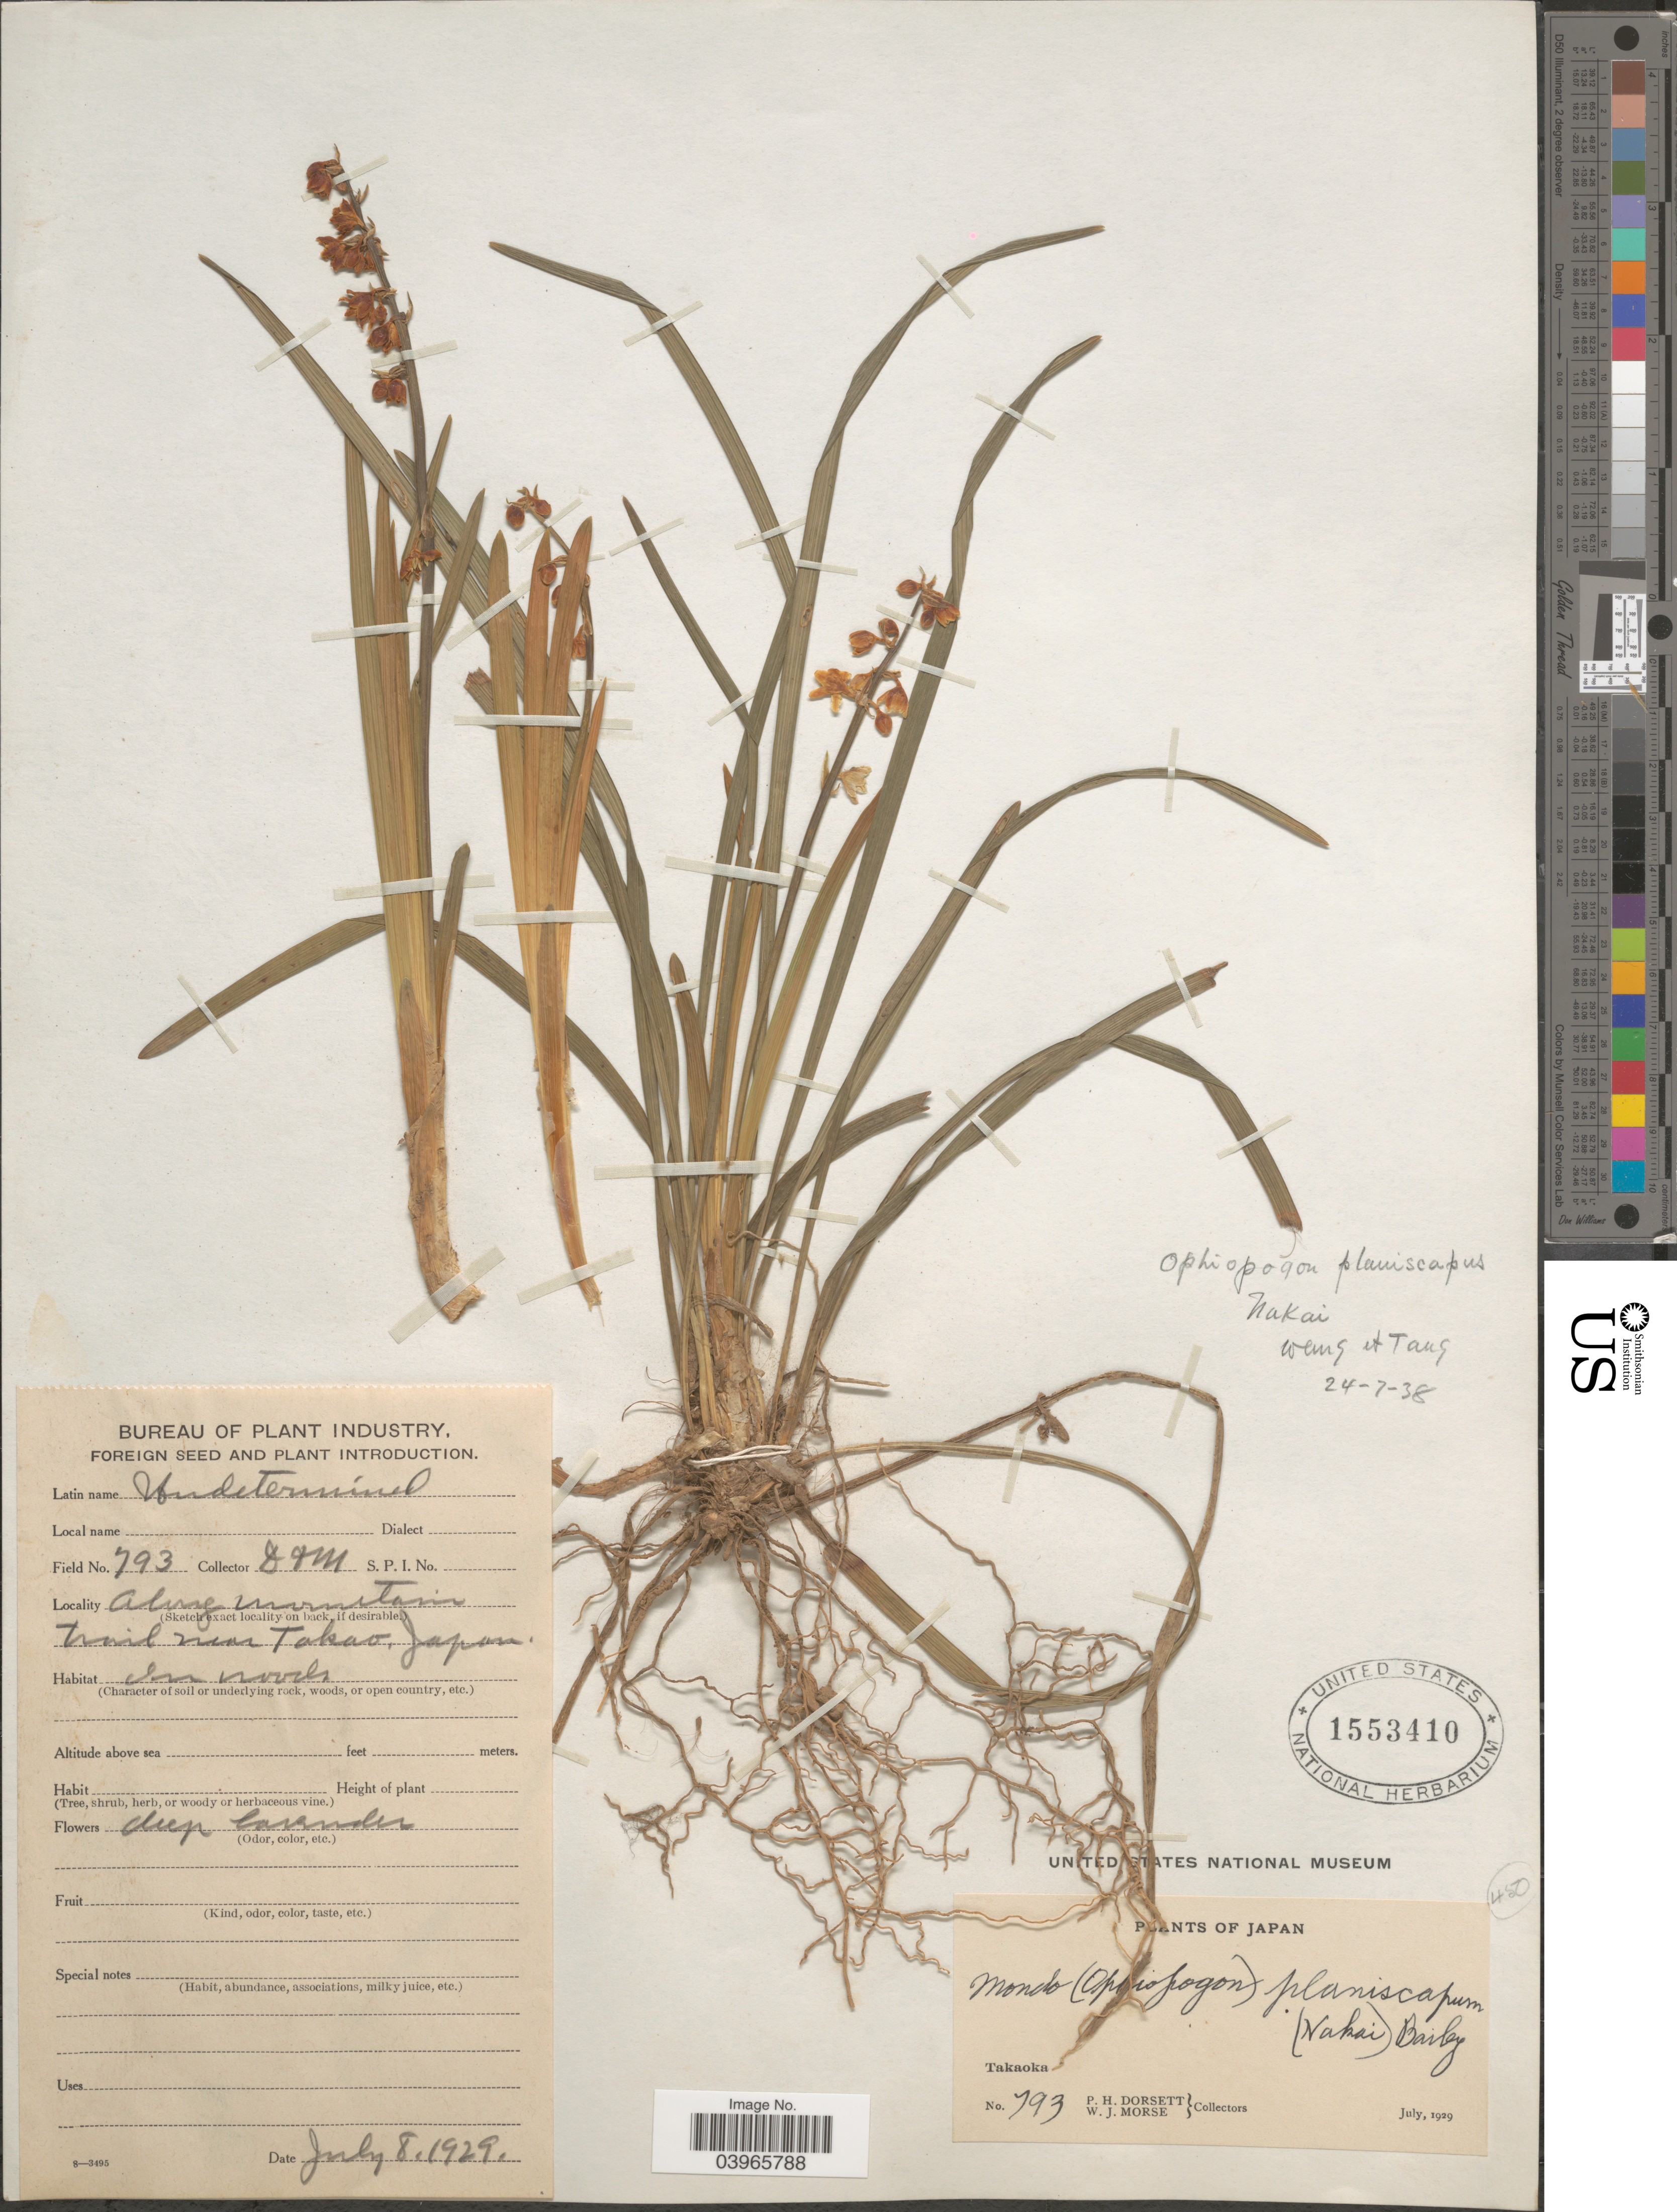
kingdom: Plantae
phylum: Tracheophyta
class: Liliopsida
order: Asparagales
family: Asparagaceae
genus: Ophiopogon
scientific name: Ophiopogon planiscapus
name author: Nakai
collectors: P. H. Dorsett & W. J. Morse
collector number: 793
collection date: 1929-07-08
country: Japan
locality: Along mountain trail near Takao. Takaoko.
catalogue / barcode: US 1553410